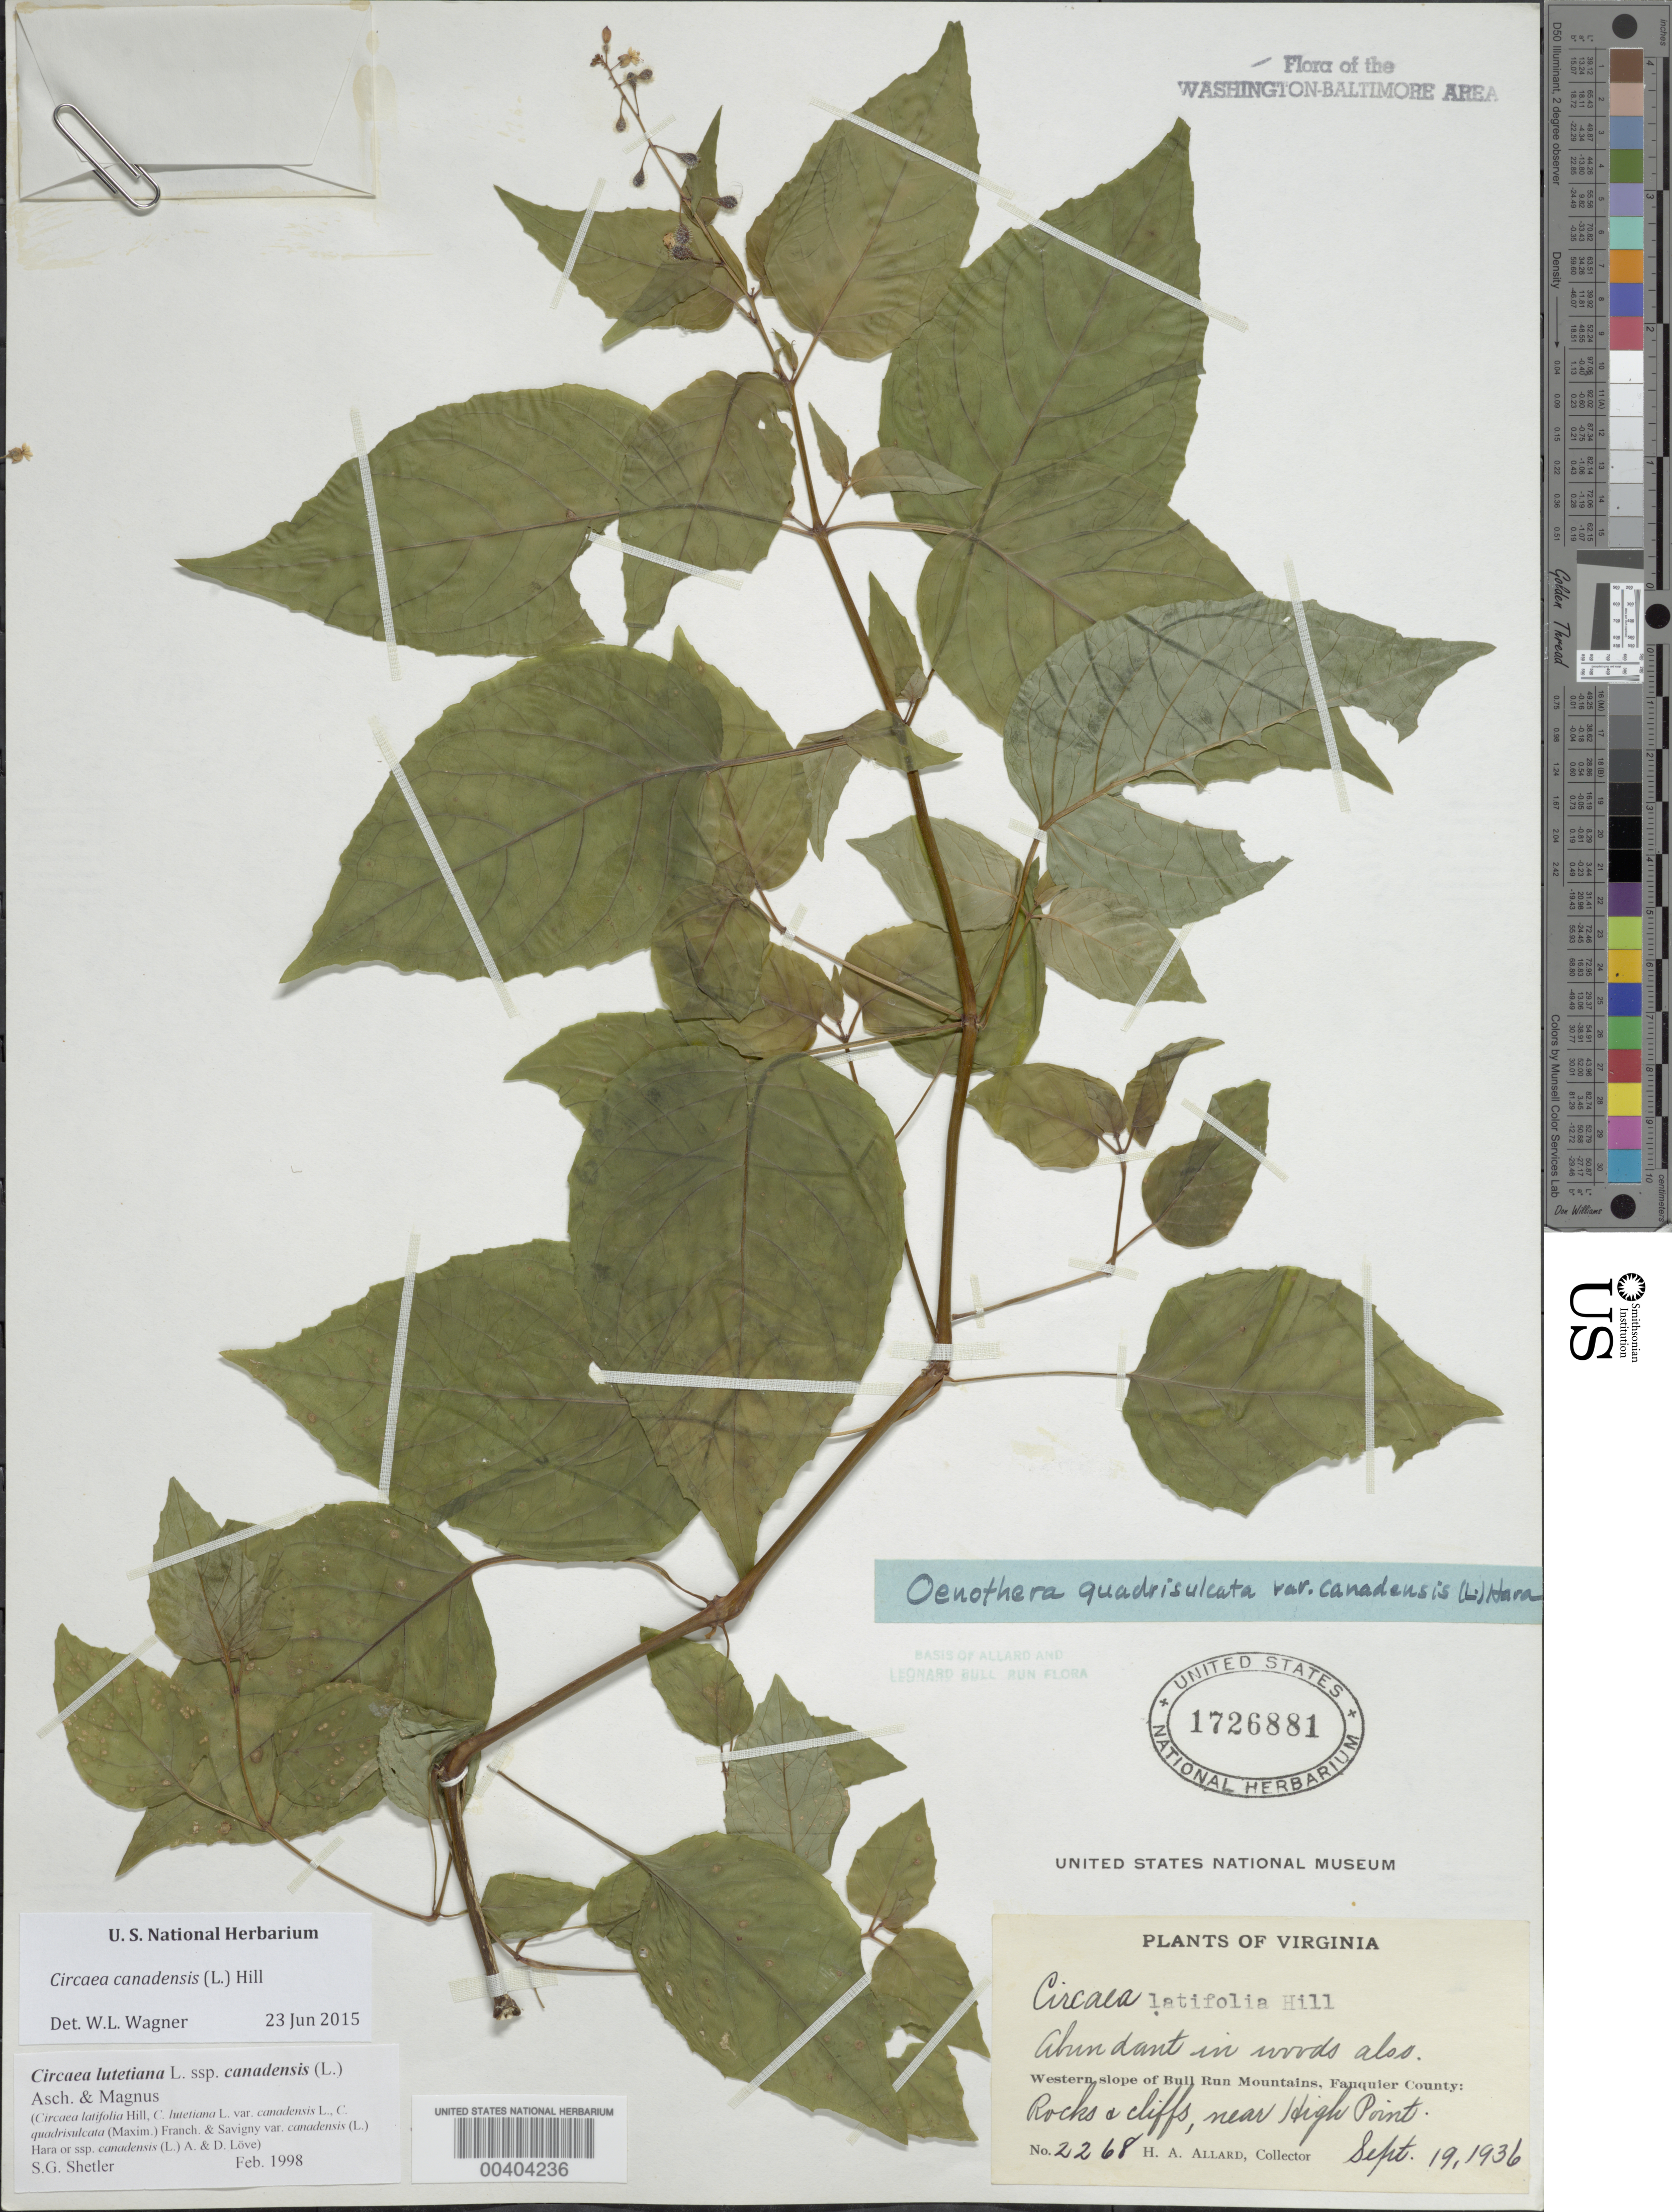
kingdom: Plantae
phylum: Tracheophyta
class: Magnoliopsida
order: Myrtales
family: Onagraceae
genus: Circaea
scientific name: Circaea canadensis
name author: (L.) Hill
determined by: Wagner, W. L., (BOT), Smithsonian Institution - National Museum of Natural History (UNITED STATES)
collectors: H. A. Allard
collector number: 2268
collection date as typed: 19 Sep 1935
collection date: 1935-09-19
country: United States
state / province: Virginia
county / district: Fauquier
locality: Near High Point, western slope of Bull Run Mountains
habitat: Rocks & cliffs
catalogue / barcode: US 1726881